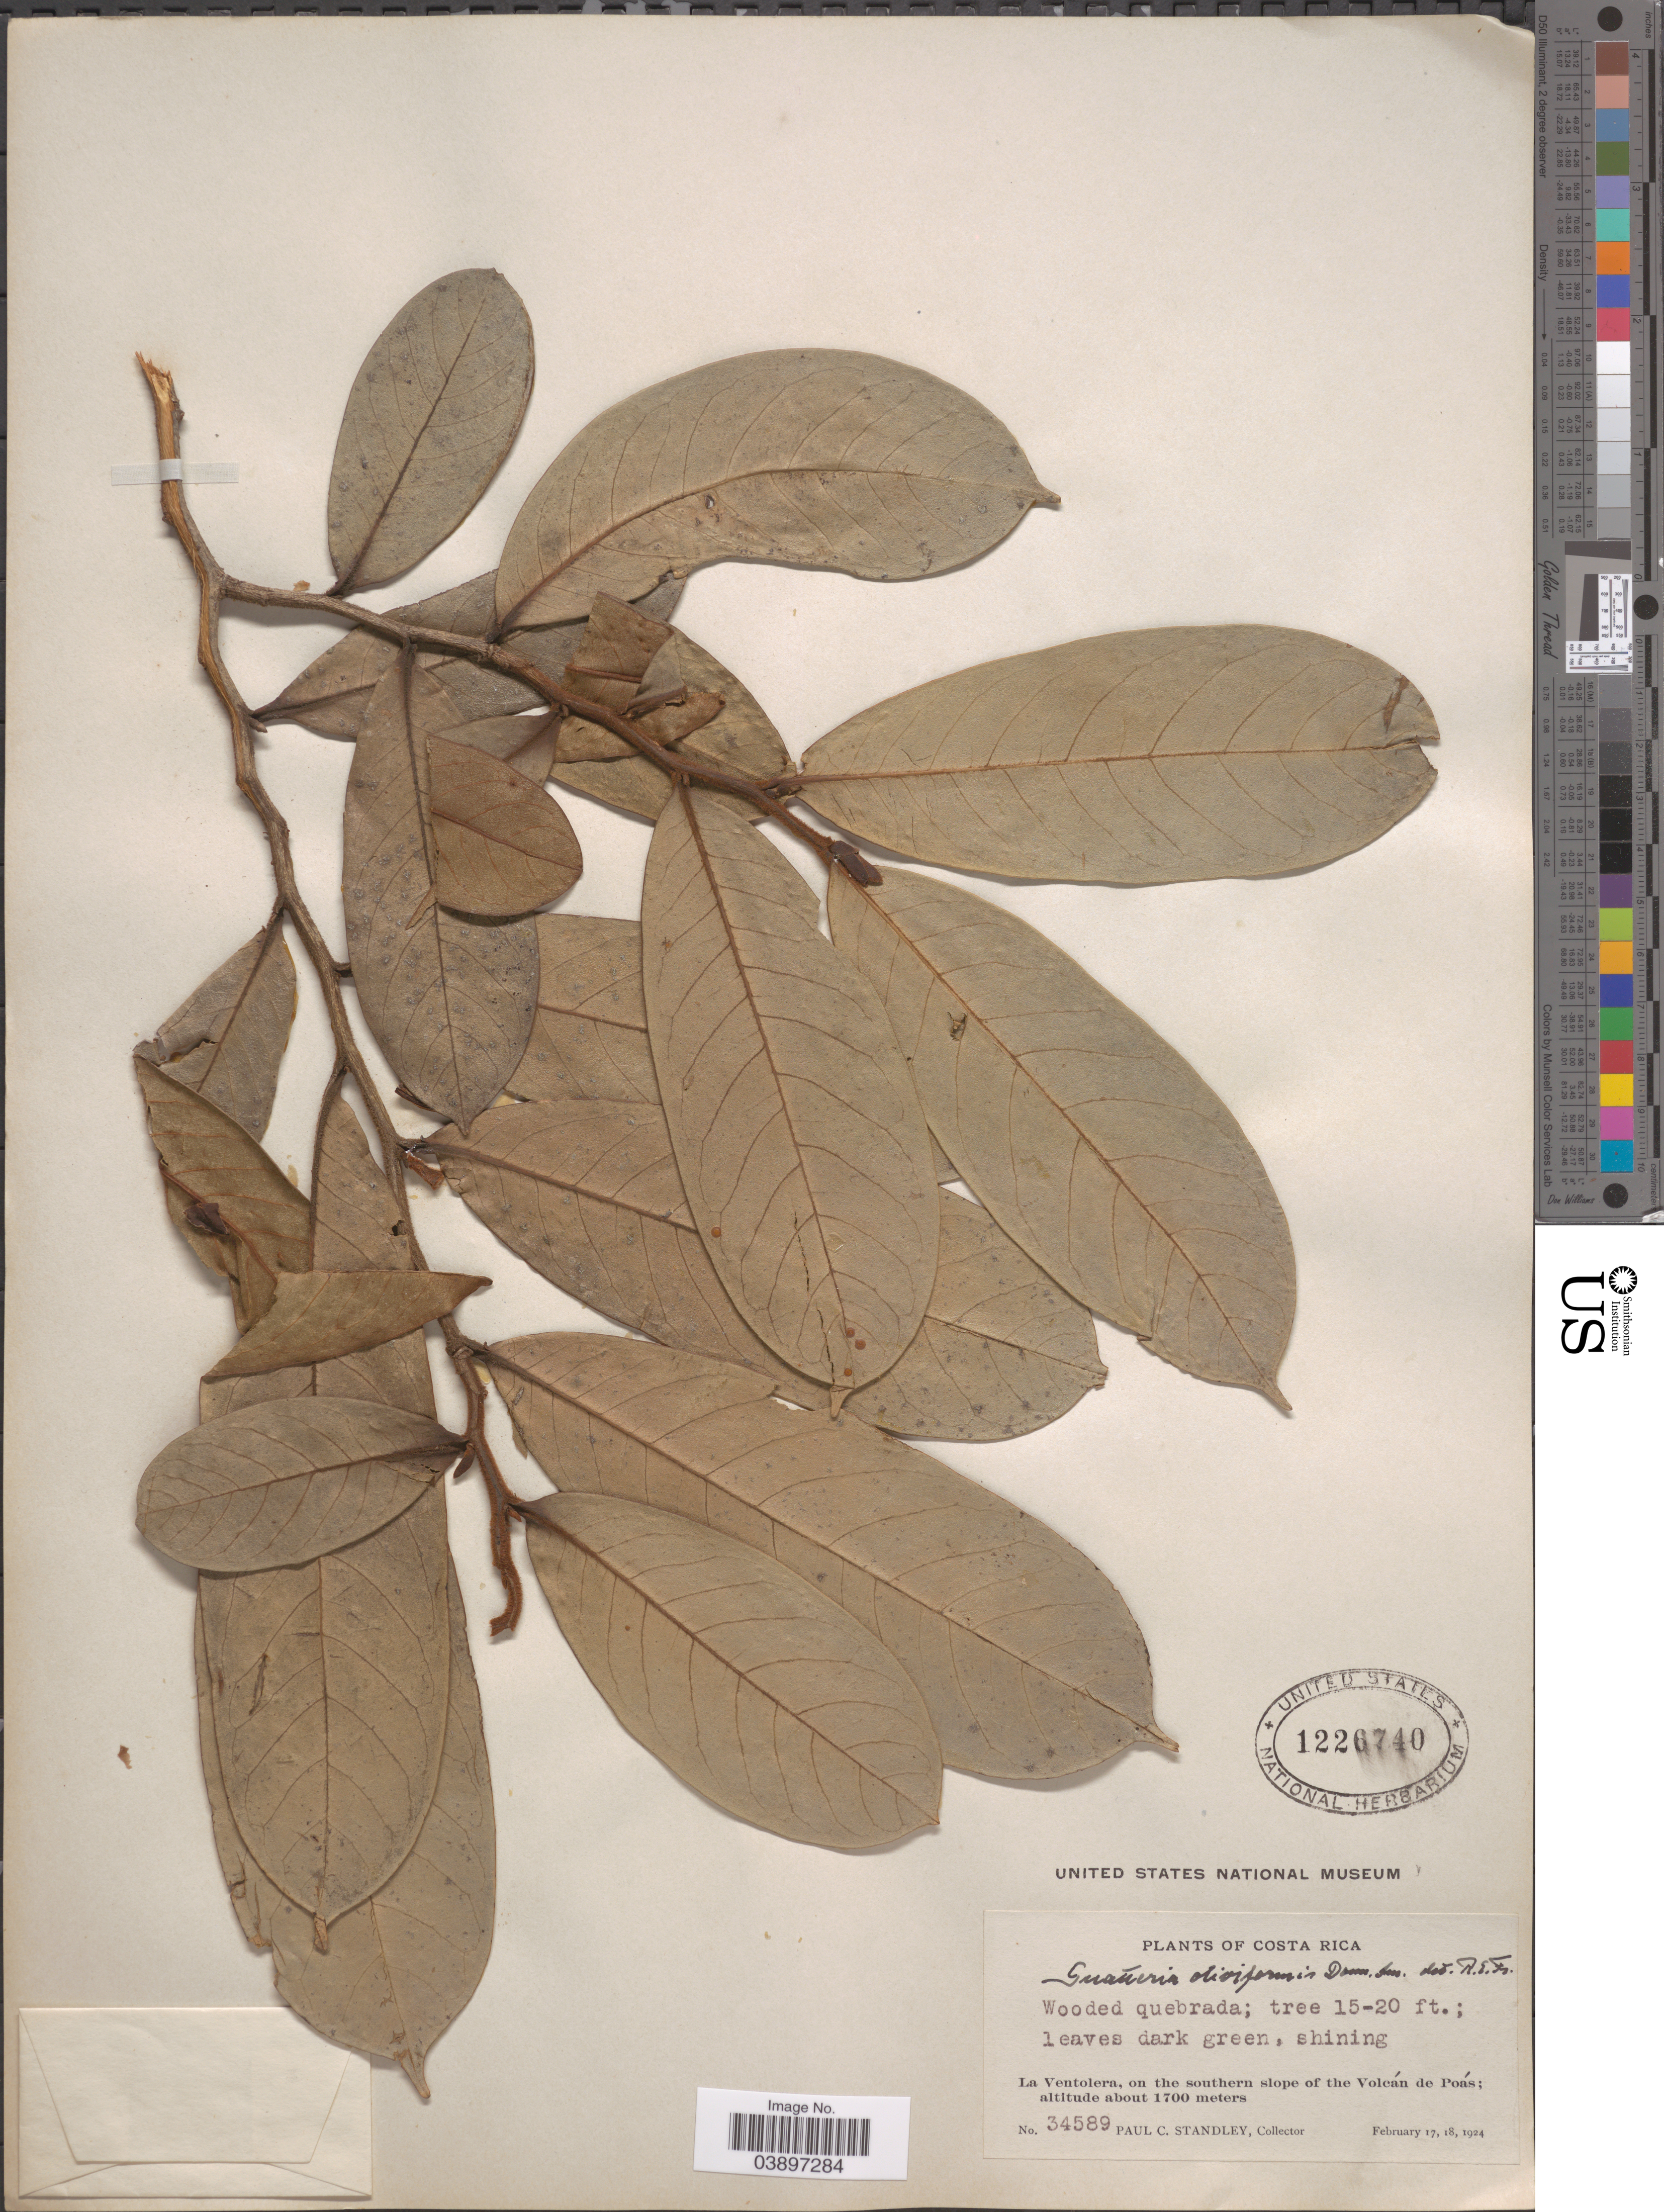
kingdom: Plantae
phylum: Tracheophyta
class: Magnoliopsida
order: Magnoliales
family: Annonaceae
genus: Guatteria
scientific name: Guatteria oliviformis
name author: Donn. Sm.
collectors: P. C. Standley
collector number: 34589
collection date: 1924-02-17/1924-02-18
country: Costa Rica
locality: La Ventolera, on the southern slope of the Volcán de Poás.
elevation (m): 1700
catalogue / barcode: US 1226740